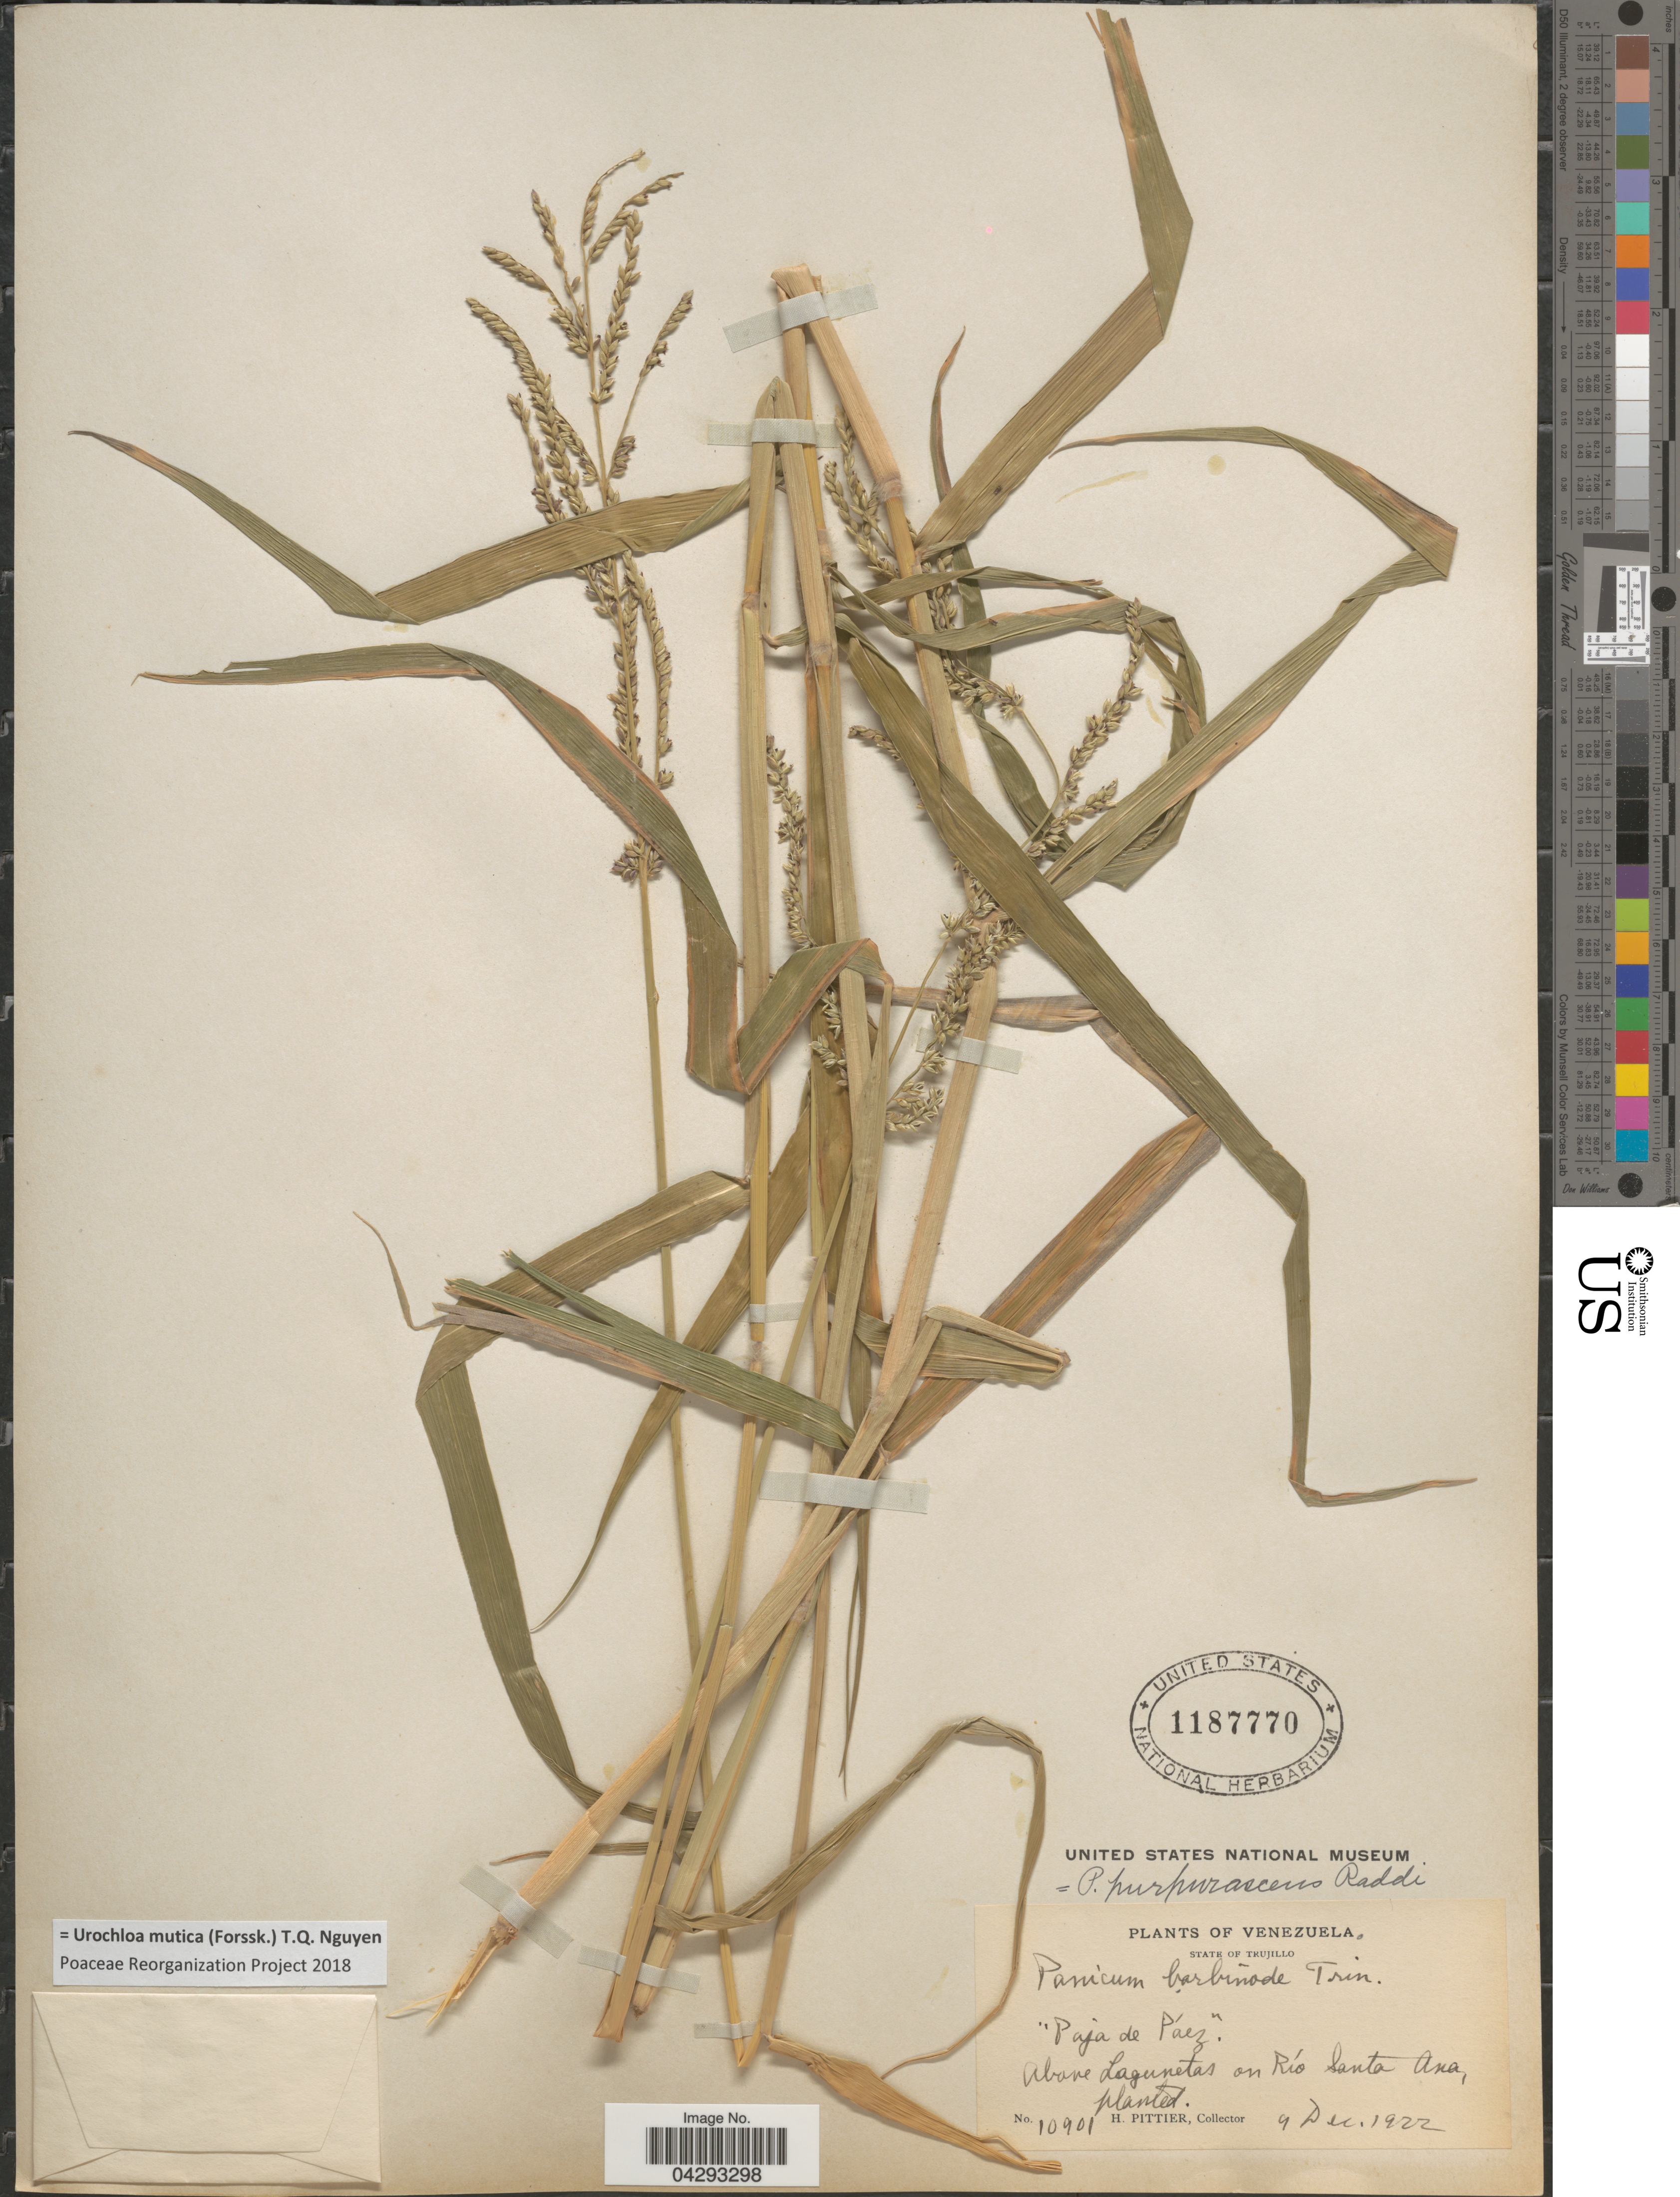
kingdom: Plantae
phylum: Tracheophyta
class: Liliopsida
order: Poales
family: Poaceae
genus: Urochloa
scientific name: Urochloa mutica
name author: (Forssk.) T.Q. Nguyen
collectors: H. F. Pittier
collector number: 10901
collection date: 1922-12-09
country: Venezuela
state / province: Trujillo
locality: Paja de Páez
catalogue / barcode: US 1187770